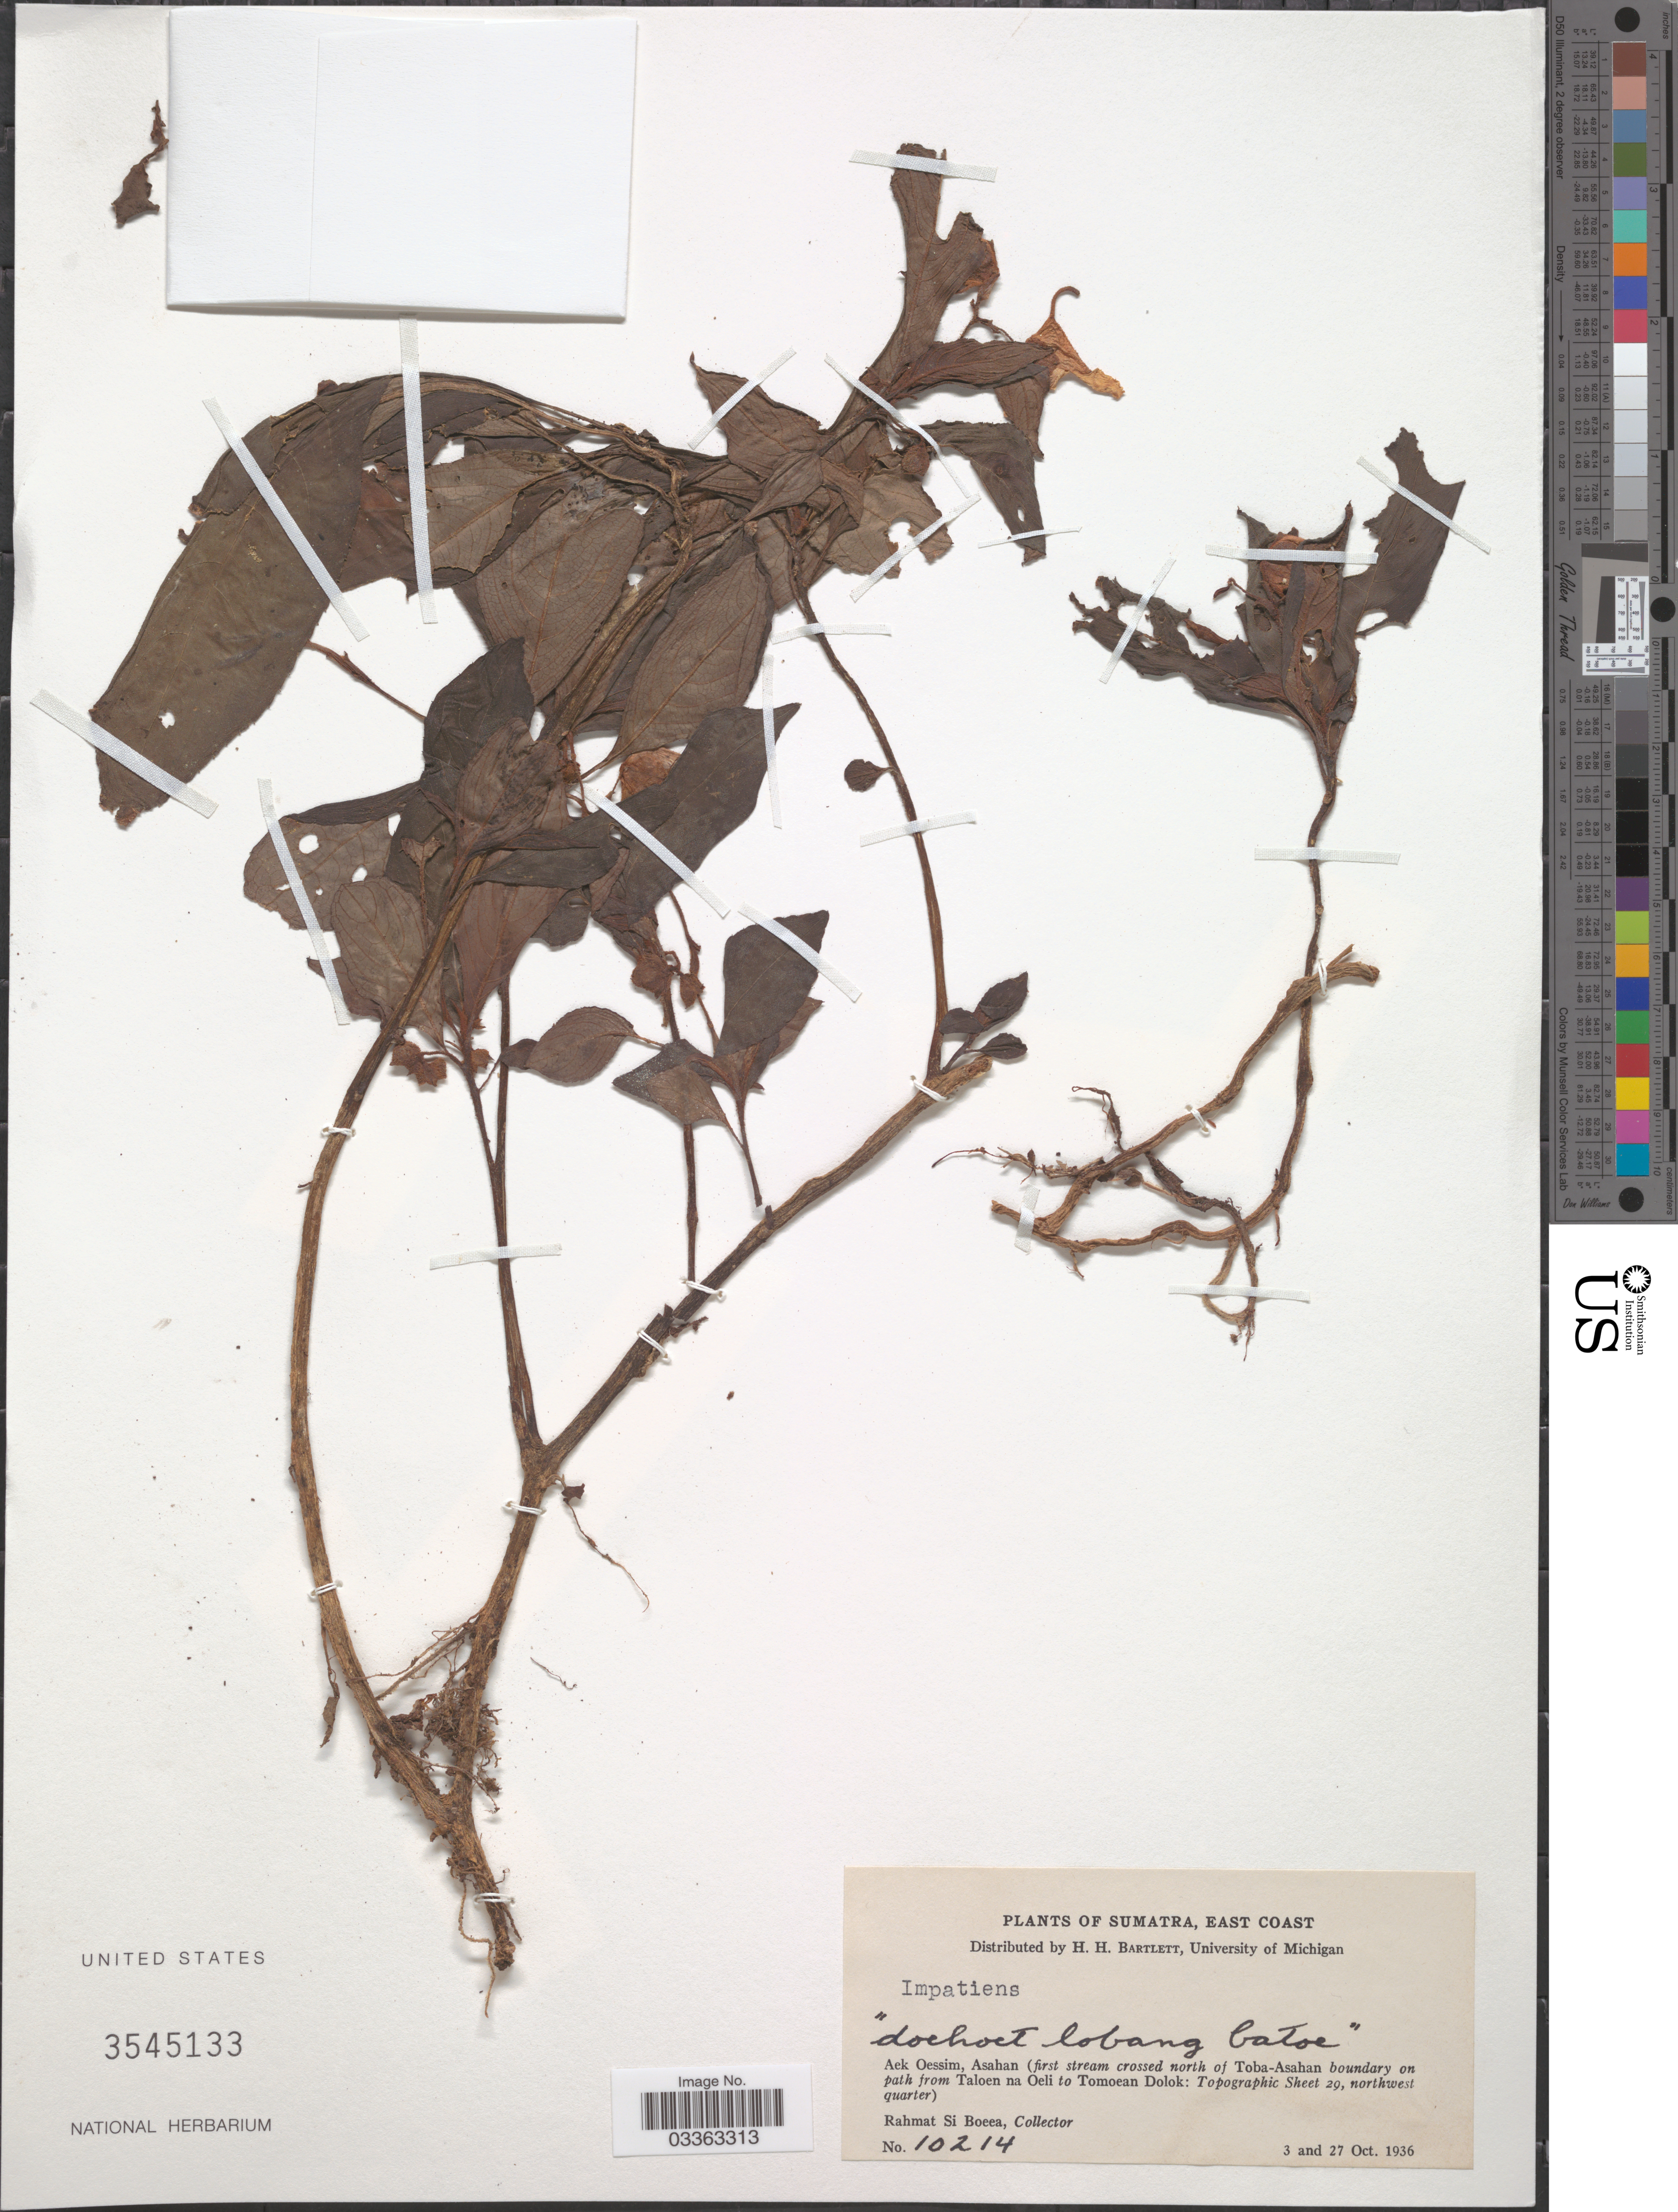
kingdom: Plantae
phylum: Tracheophyta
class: Magnoliopsida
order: Ericales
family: Balsaminaceae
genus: Impatiens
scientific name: Impatiens sp.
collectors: Rahmat Si Boeea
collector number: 10214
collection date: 1936-10-03/1936-10-27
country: Indonesia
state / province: Sumatra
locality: East Coast. Aek Oessim, Asahan (first stream crossed north of Toba-Asahan boundary on path from Taloen na Oeli to Tomoean Dolok: Topographic Sheet 29, northwest quarter).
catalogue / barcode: US 3545133